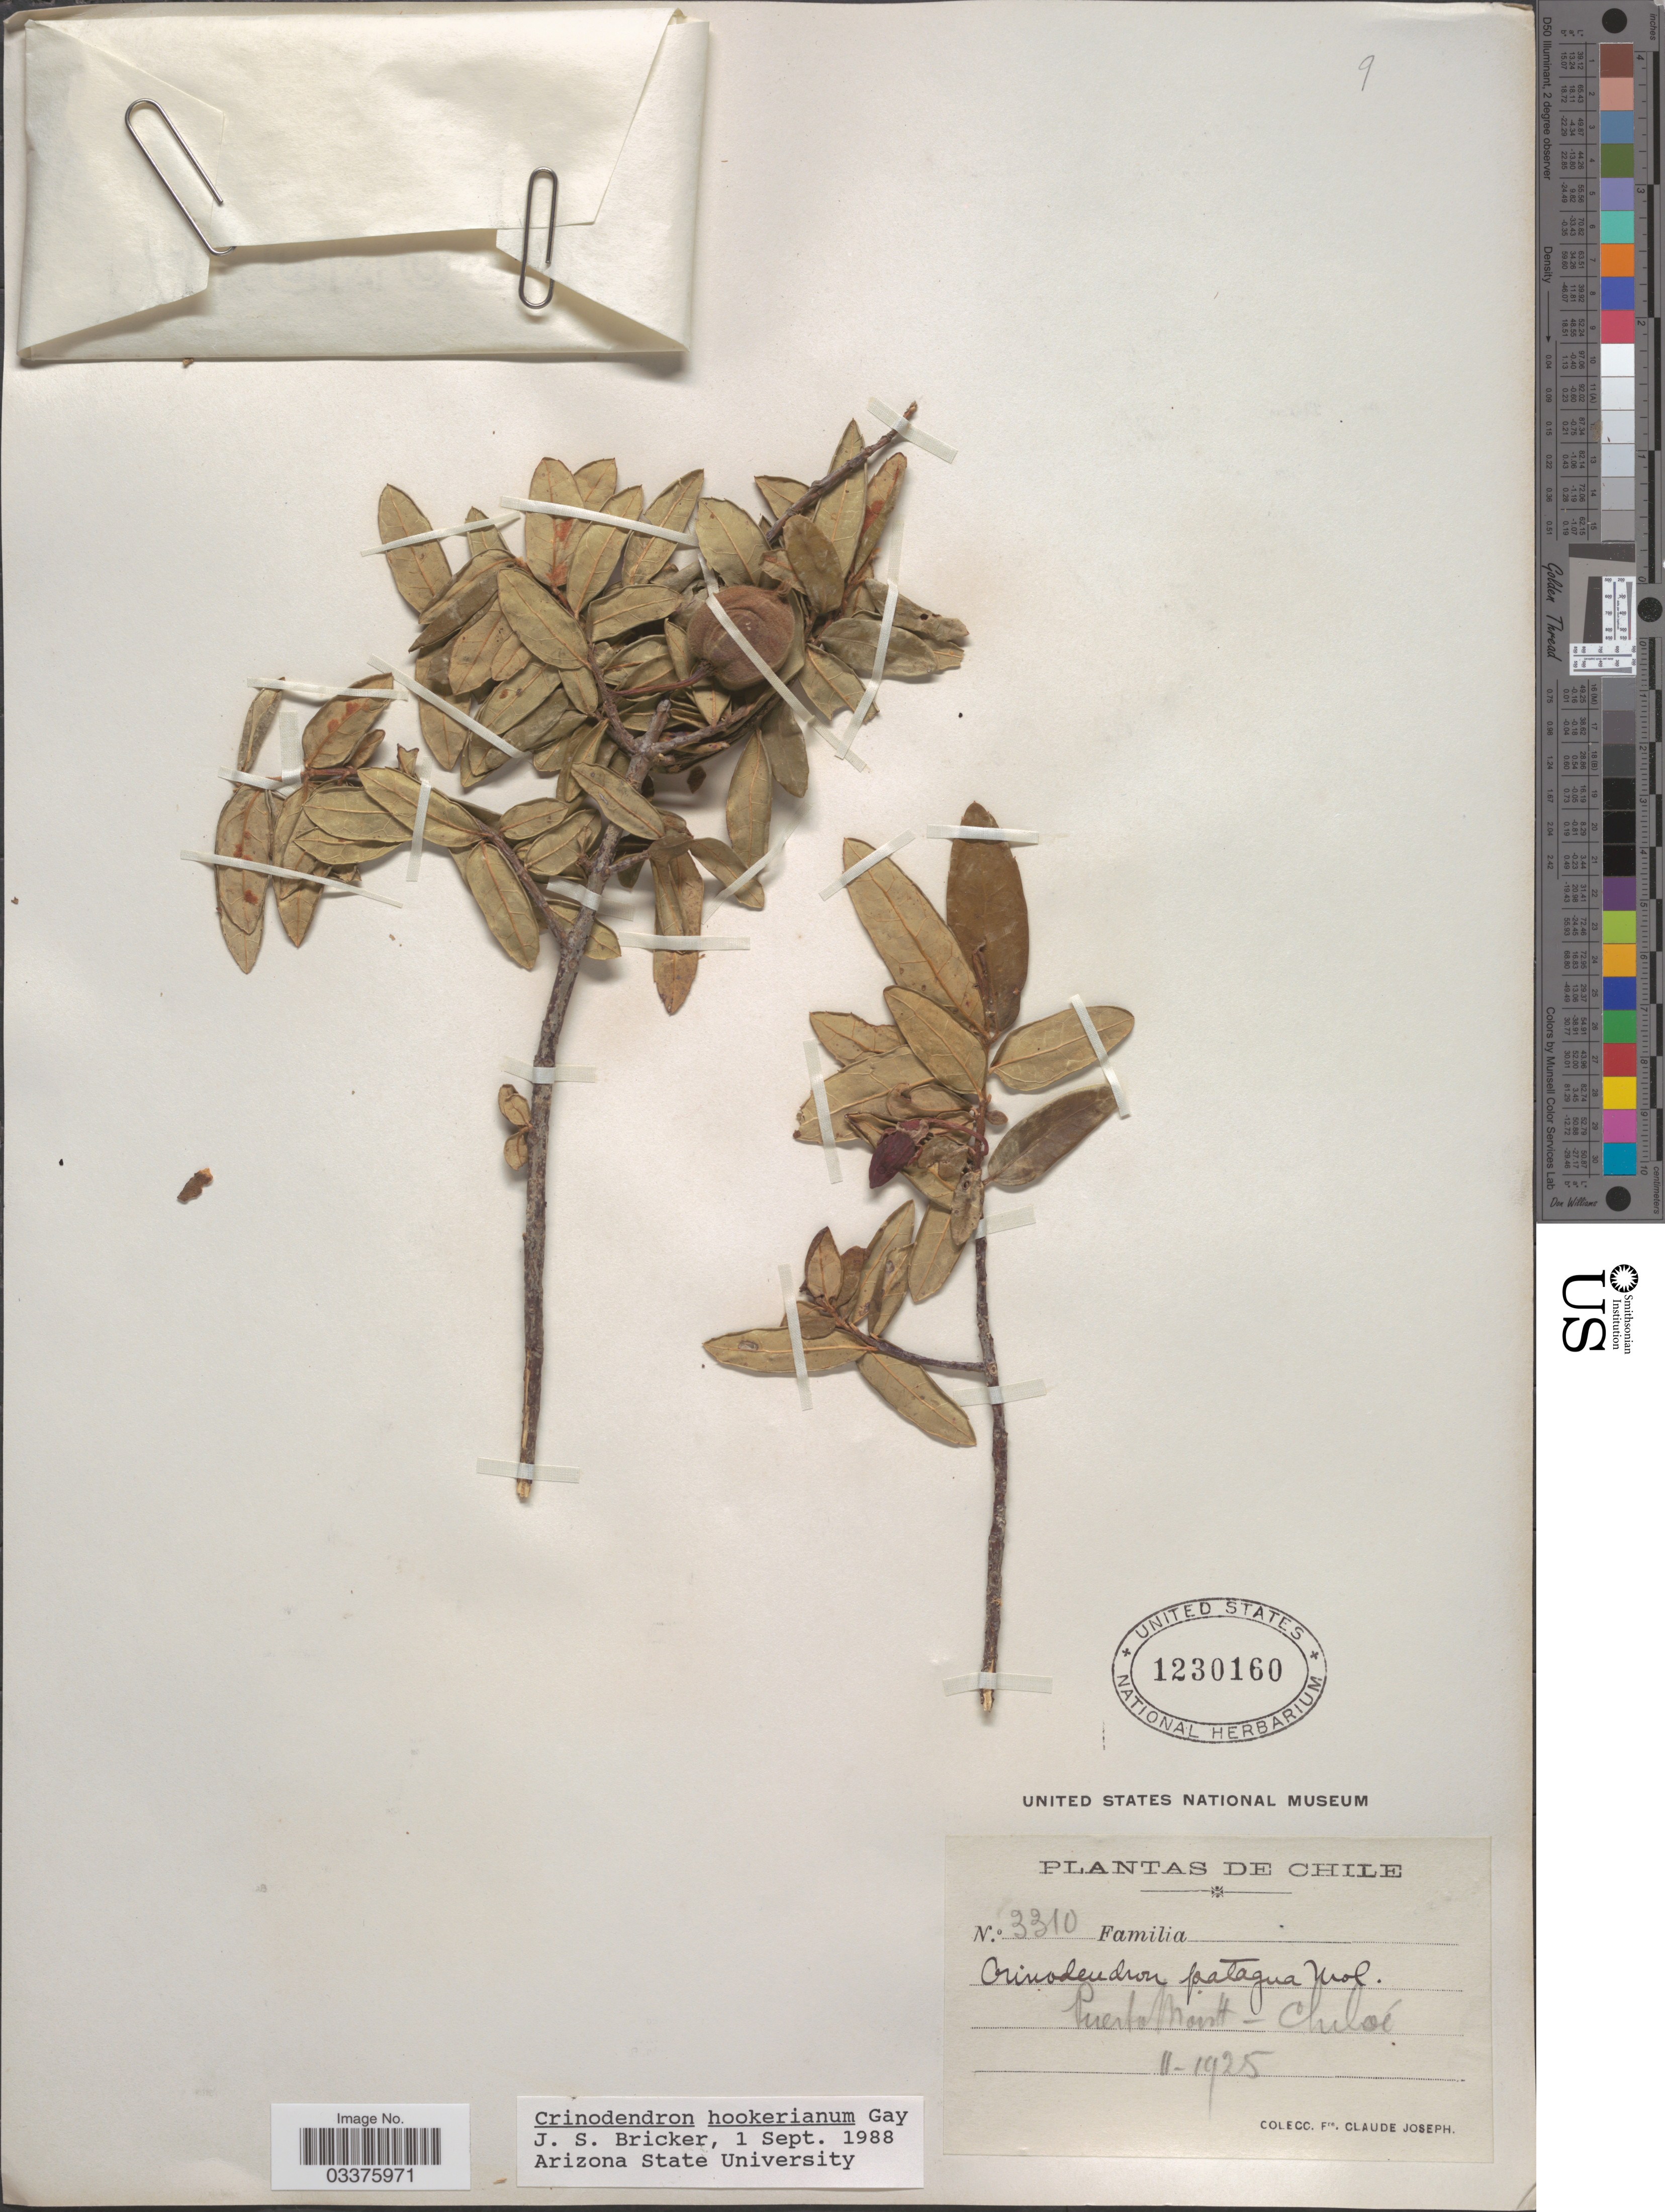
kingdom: Plantae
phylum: Tracheophyta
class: Magnoliopsida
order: Oxalidales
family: Elaeocarpaceae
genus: Crinodendron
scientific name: Crinodendron hookerianum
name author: Gay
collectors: Bro. Claude-Joseph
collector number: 3310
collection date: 1925-02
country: Chile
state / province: Arica y Parinacota (XV)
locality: Puerto Montt - Chiloé.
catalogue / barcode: US 1230160